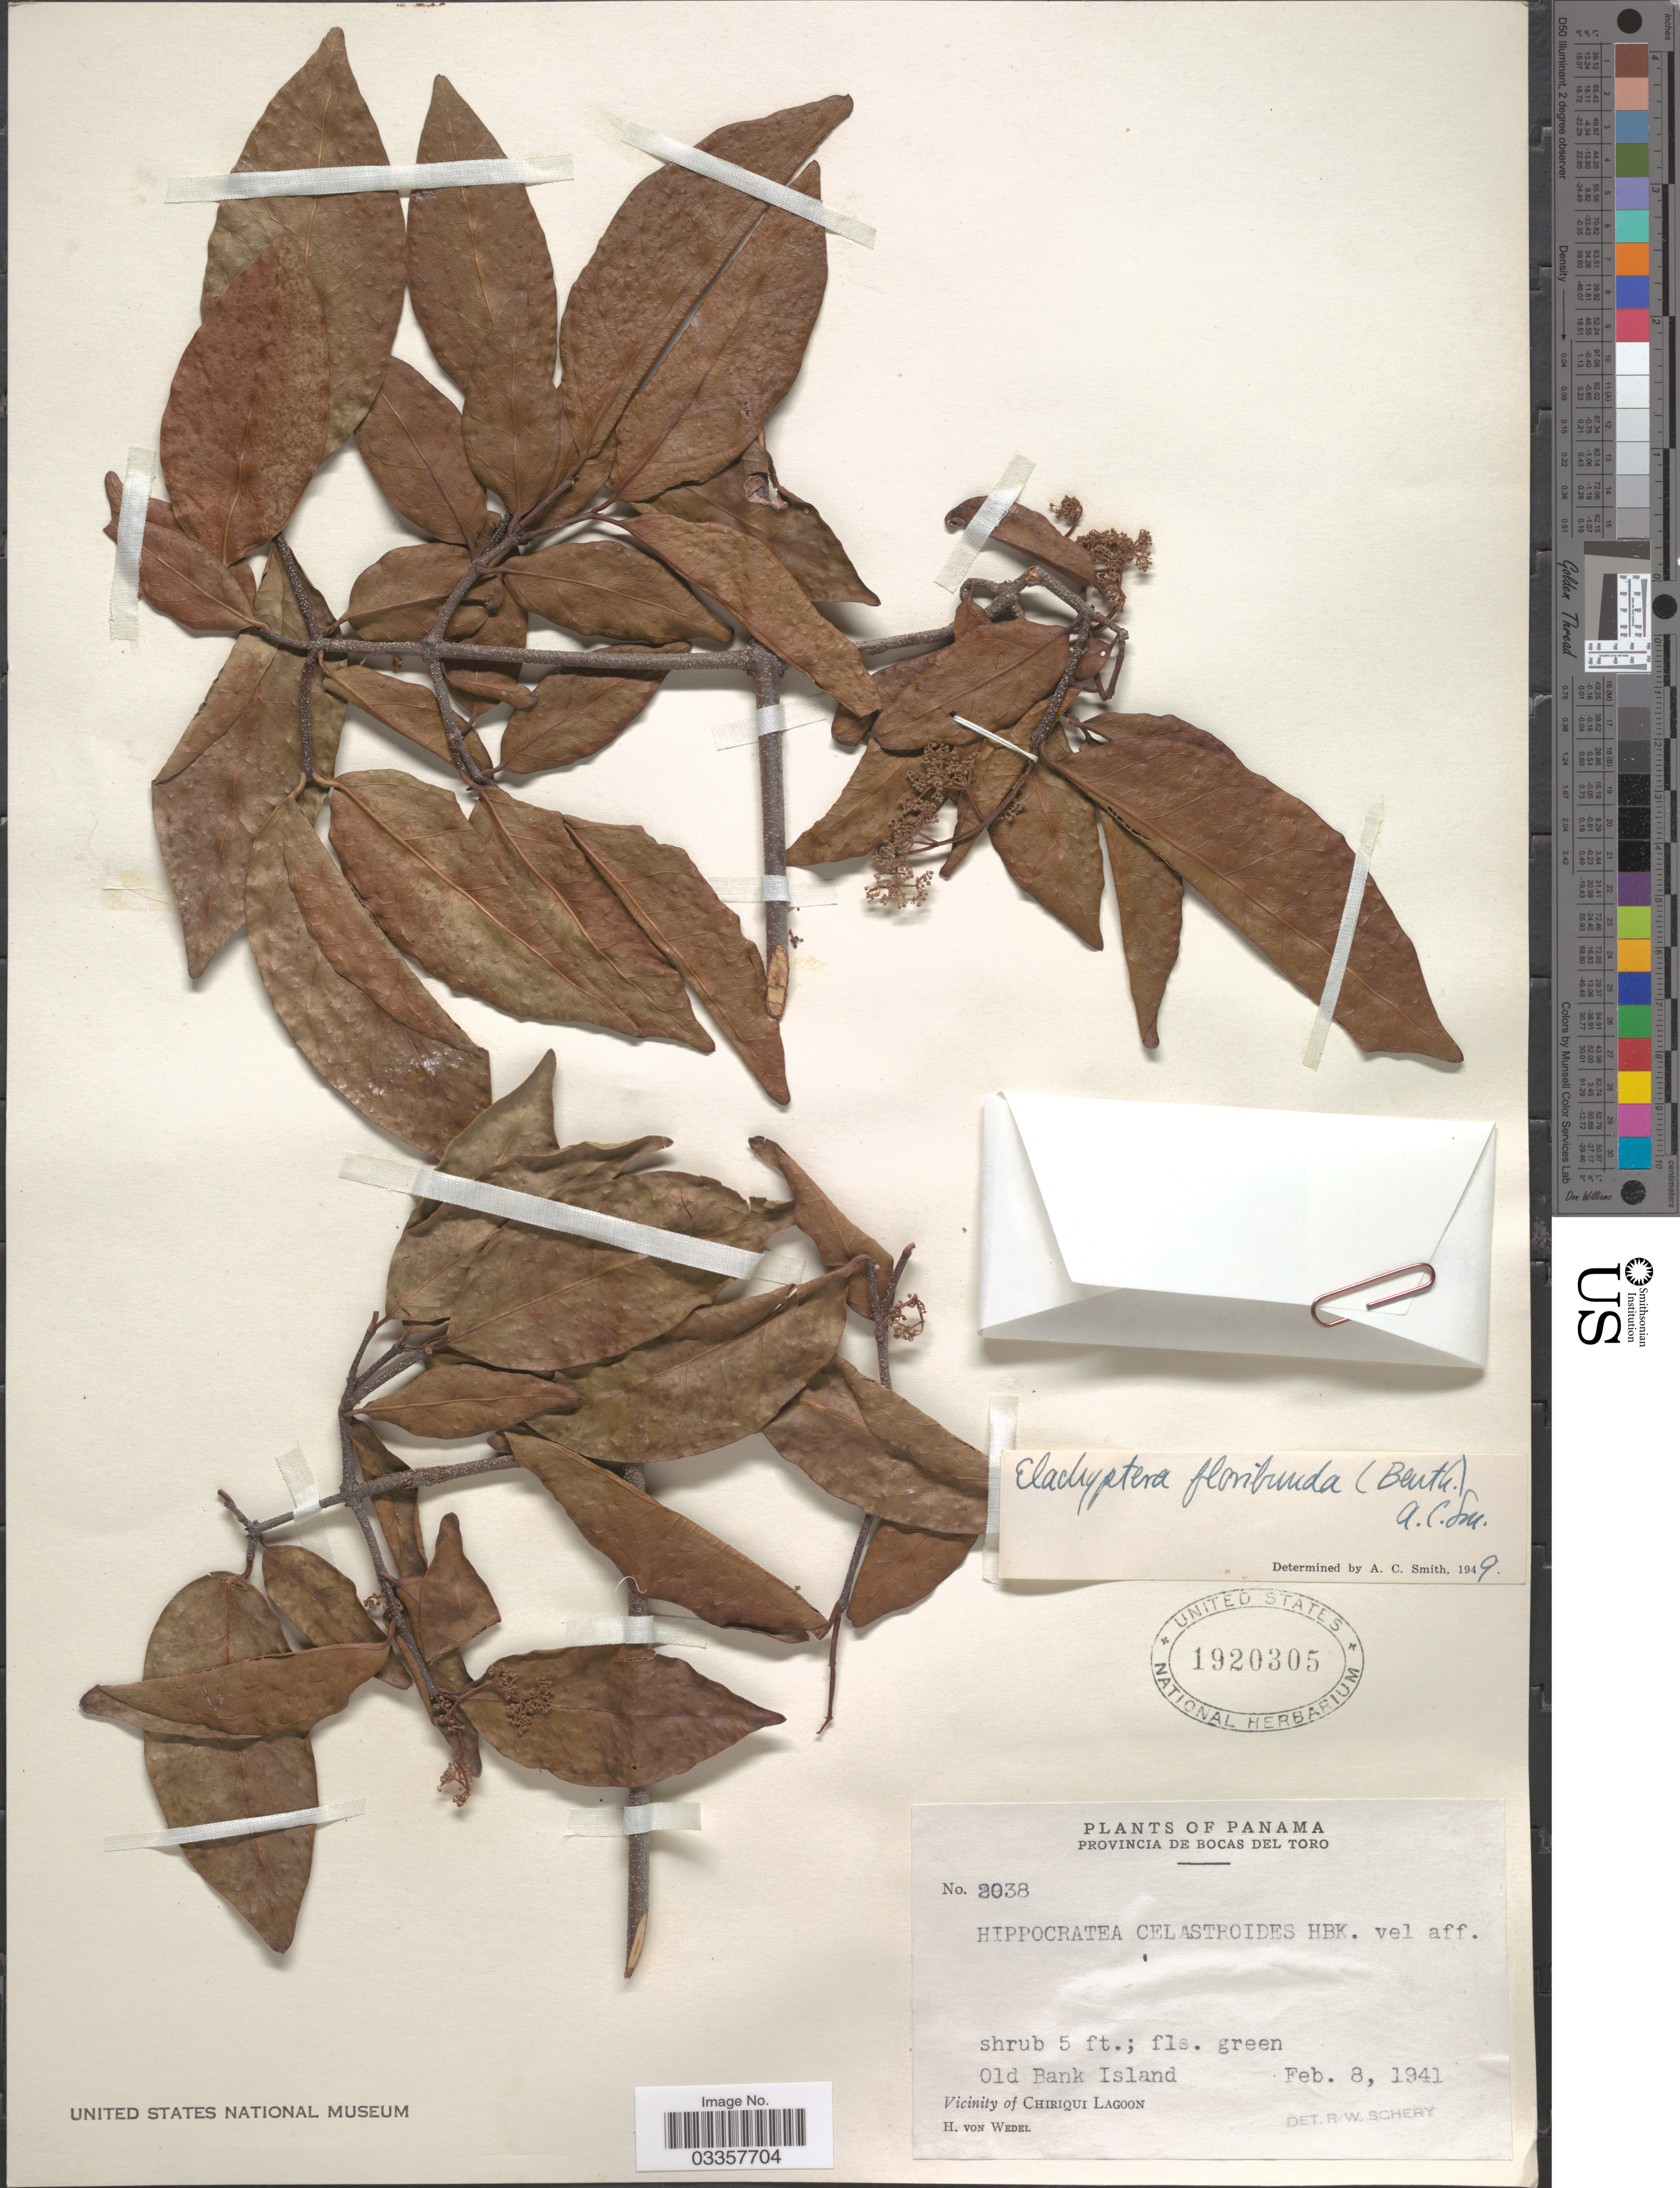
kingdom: Plantae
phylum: Tracheophyta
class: Magnoliopsida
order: Celastrales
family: Celastraceae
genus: Elachyptera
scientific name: Elachyptera floribunda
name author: (Benth.) A.C. Sm.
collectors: H. von Wedel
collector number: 2038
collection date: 1941-02-08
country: Panama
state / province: Bocas del Toro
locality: Old Bank Island. Vicinity of Chiriqui Lagoon.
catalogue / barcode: US 1920305